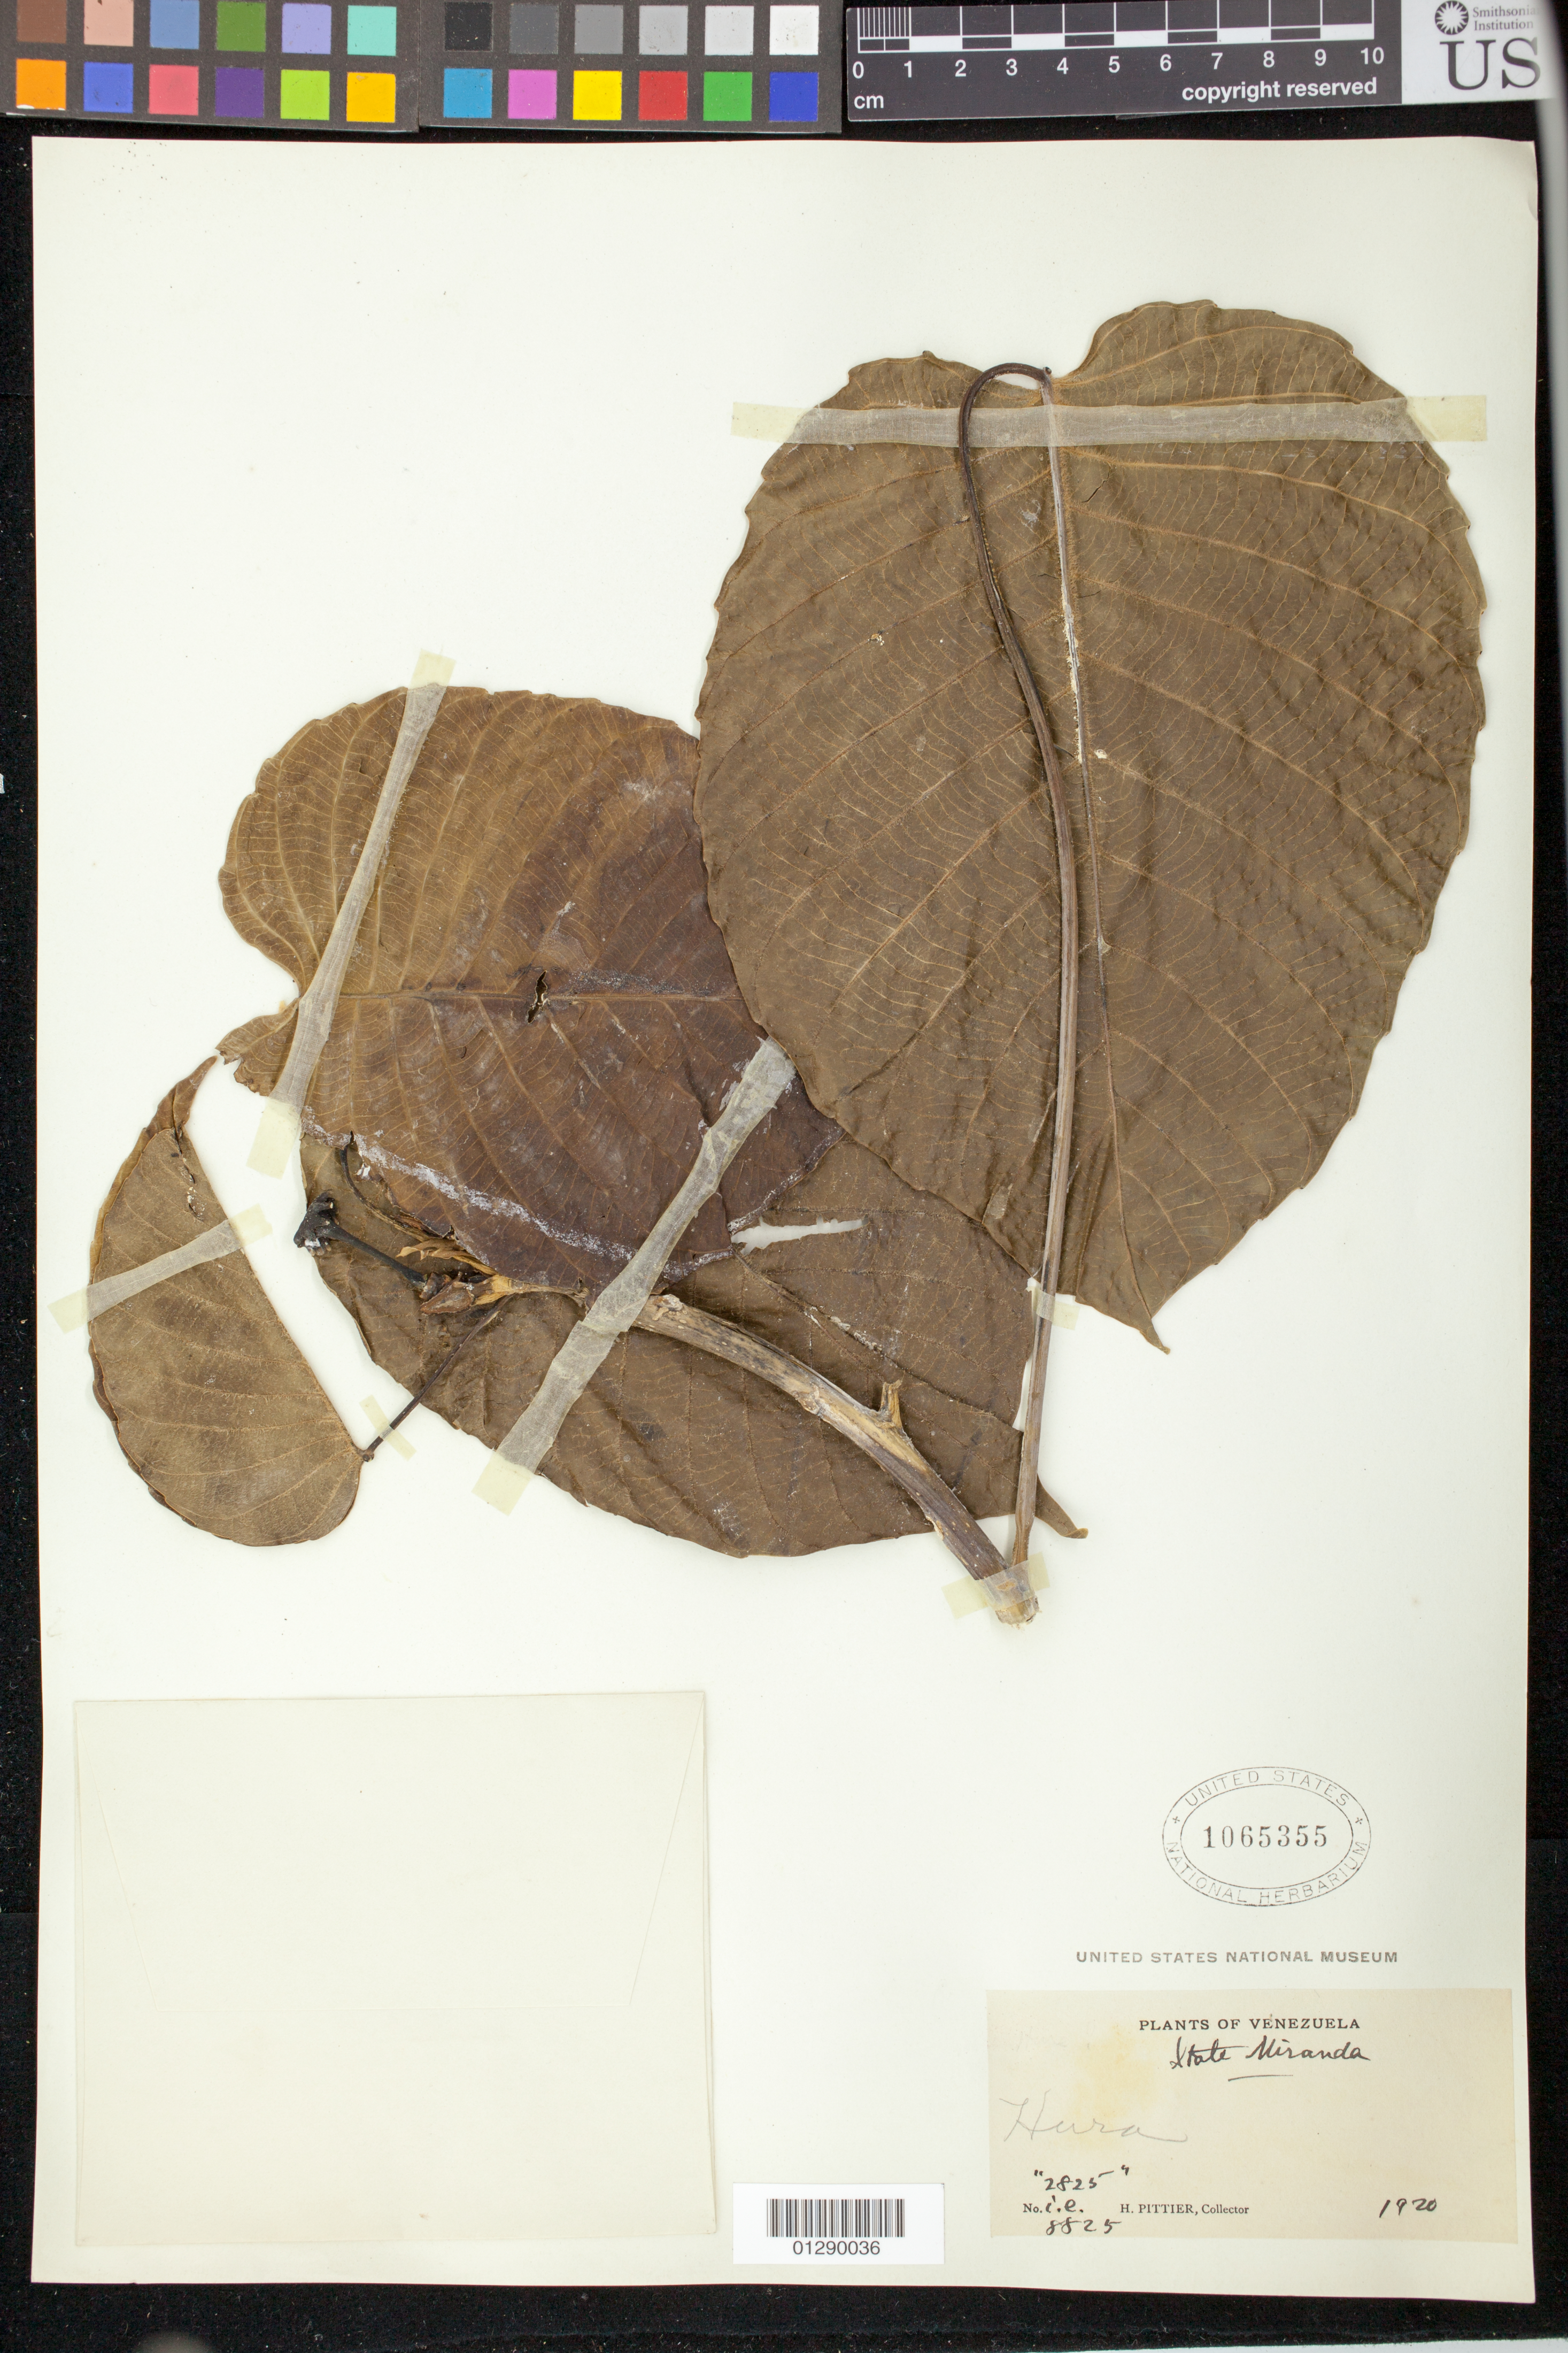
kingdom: Plantae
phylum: Tracheophyta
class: Magnoliopsida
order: Malpighiales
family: Euphorbiaceae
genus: Hura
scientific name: Hura crepitans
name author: L.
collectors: H. F. Pittier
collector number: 8825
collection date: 1920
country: Venezuela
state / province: Miranda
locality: State Miranda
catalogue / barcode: US 1065355